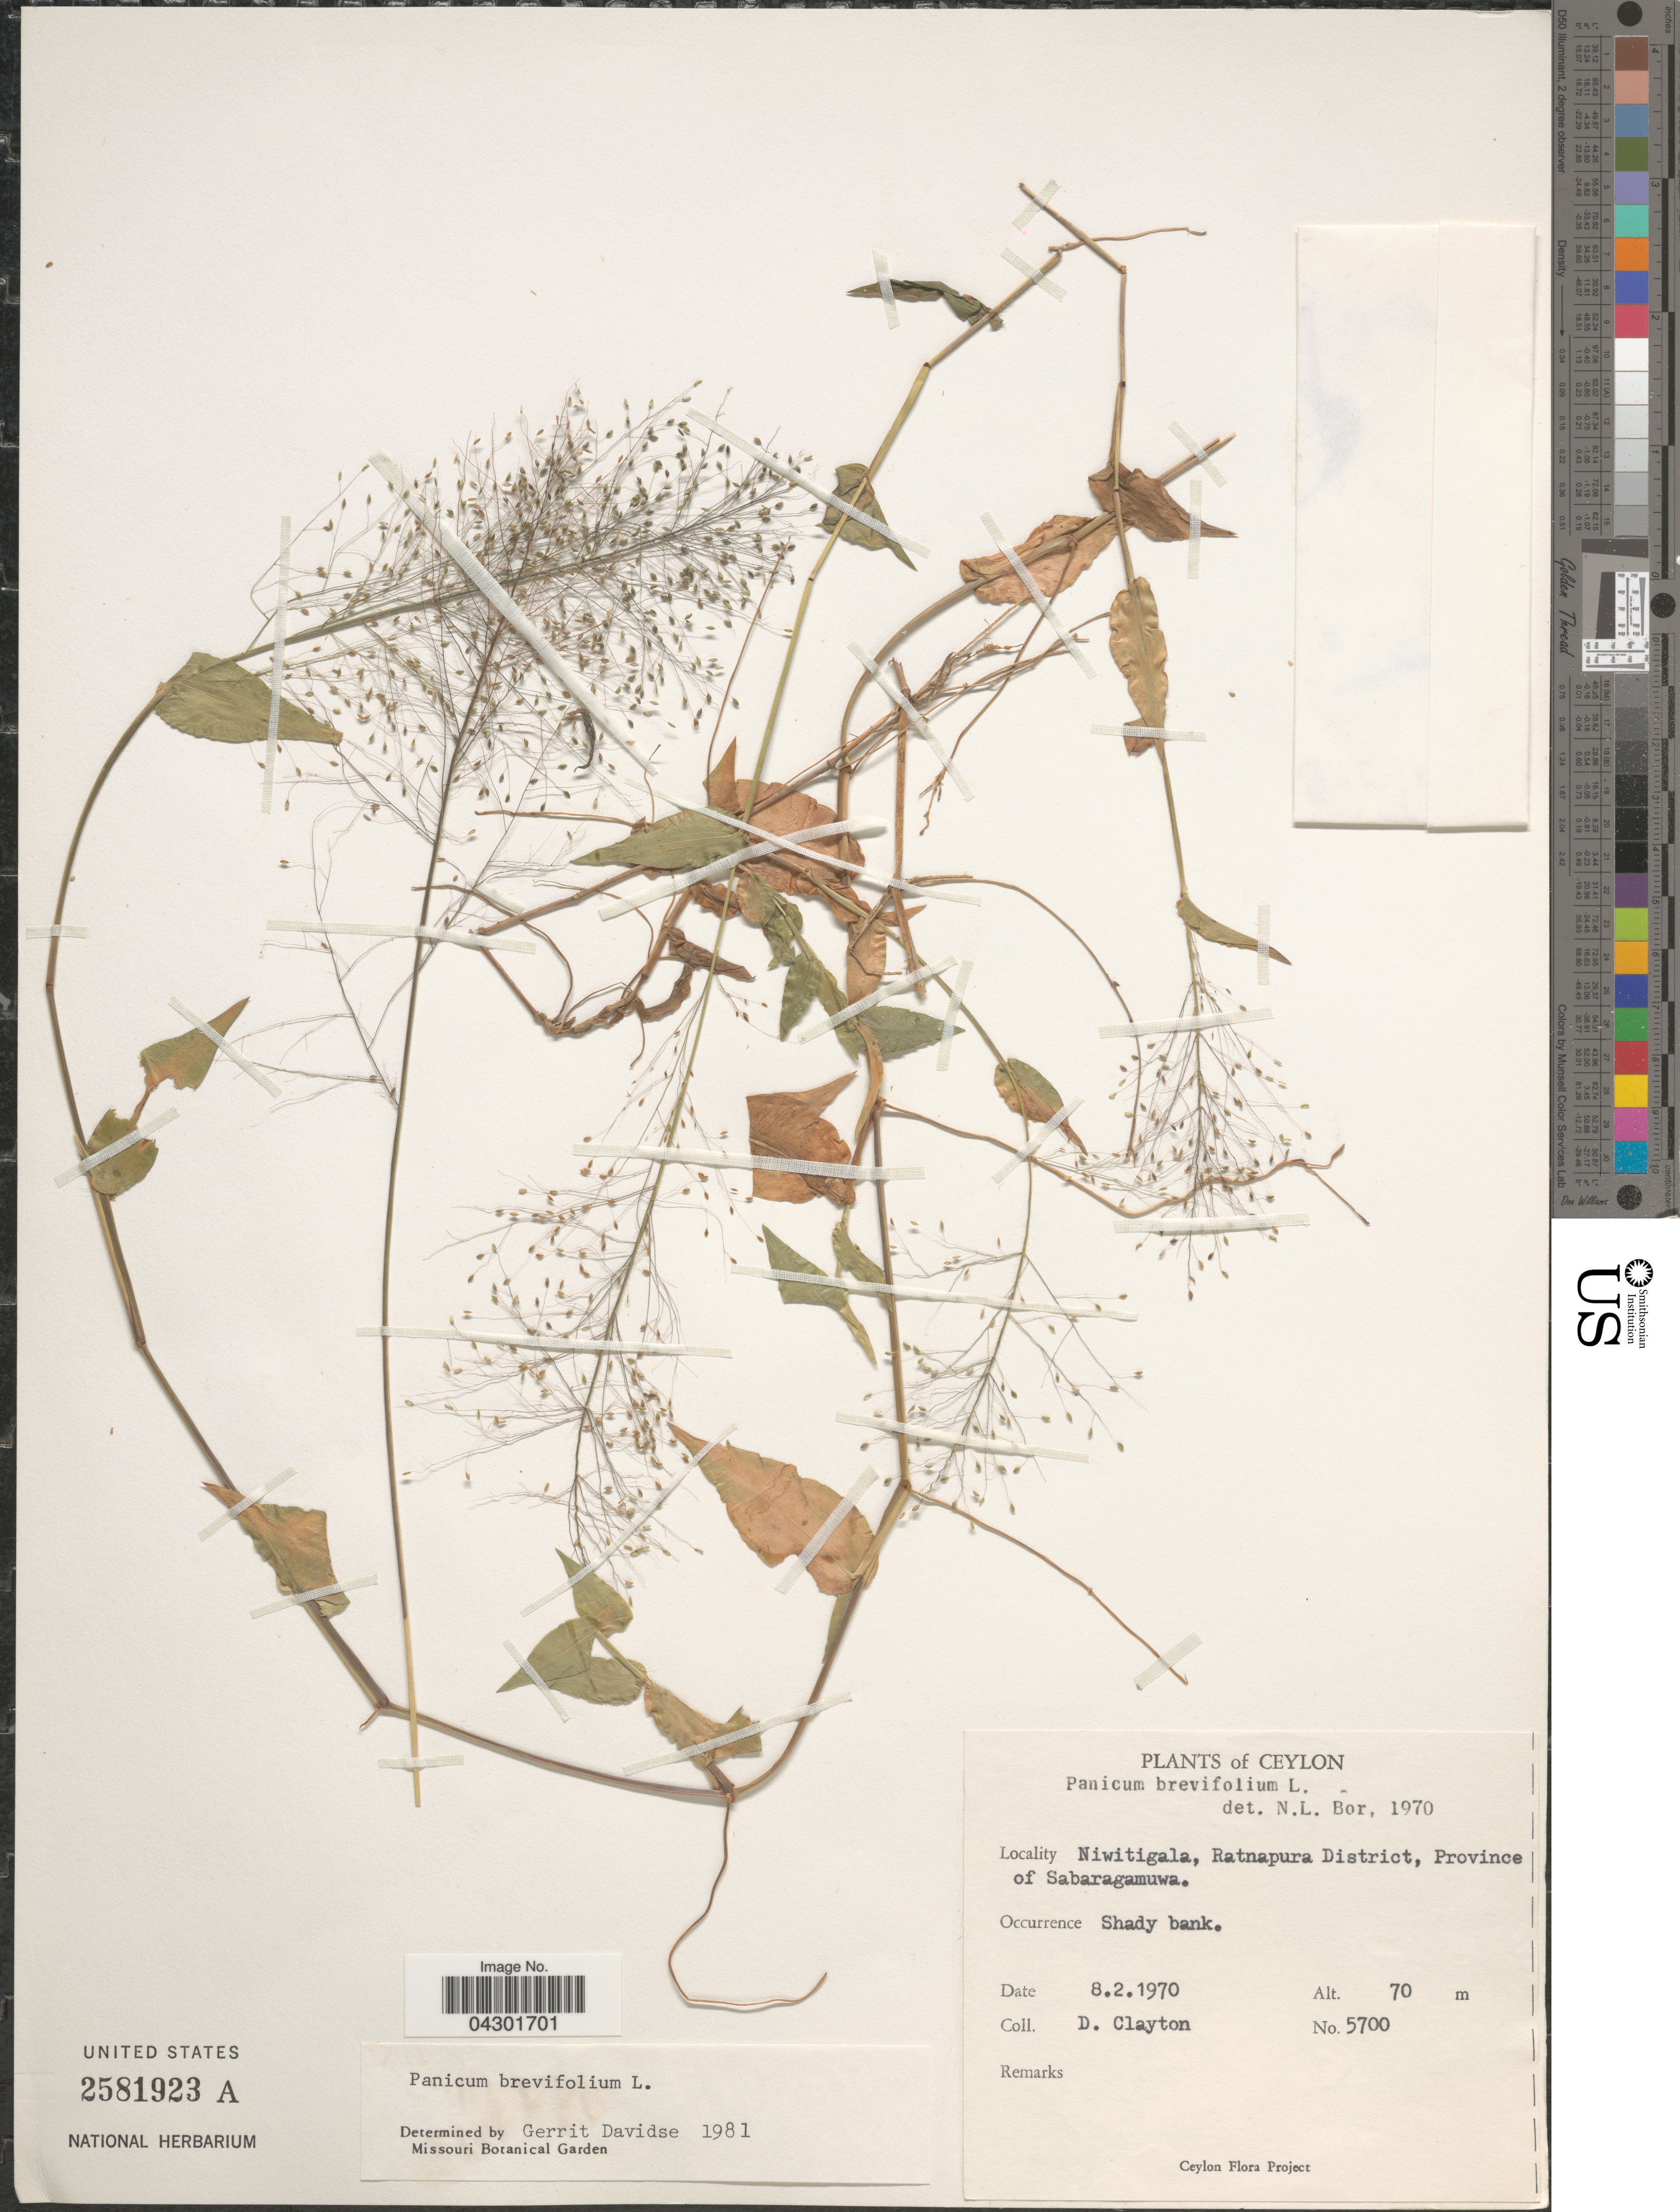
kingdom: Plantae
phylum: Tracheophyta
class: Liliopsida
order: Poales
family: Poaceae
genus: Panicum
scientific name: Panicum brevifolium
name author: L.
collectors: D. Clayton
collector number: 5700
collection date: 1970-02-08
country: Sri Lanka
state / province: Sabaragamuwa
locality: Ceylon. Niwitigala, Ratnapura District. Shady bank.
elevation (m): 70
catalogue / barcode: US 2581923A